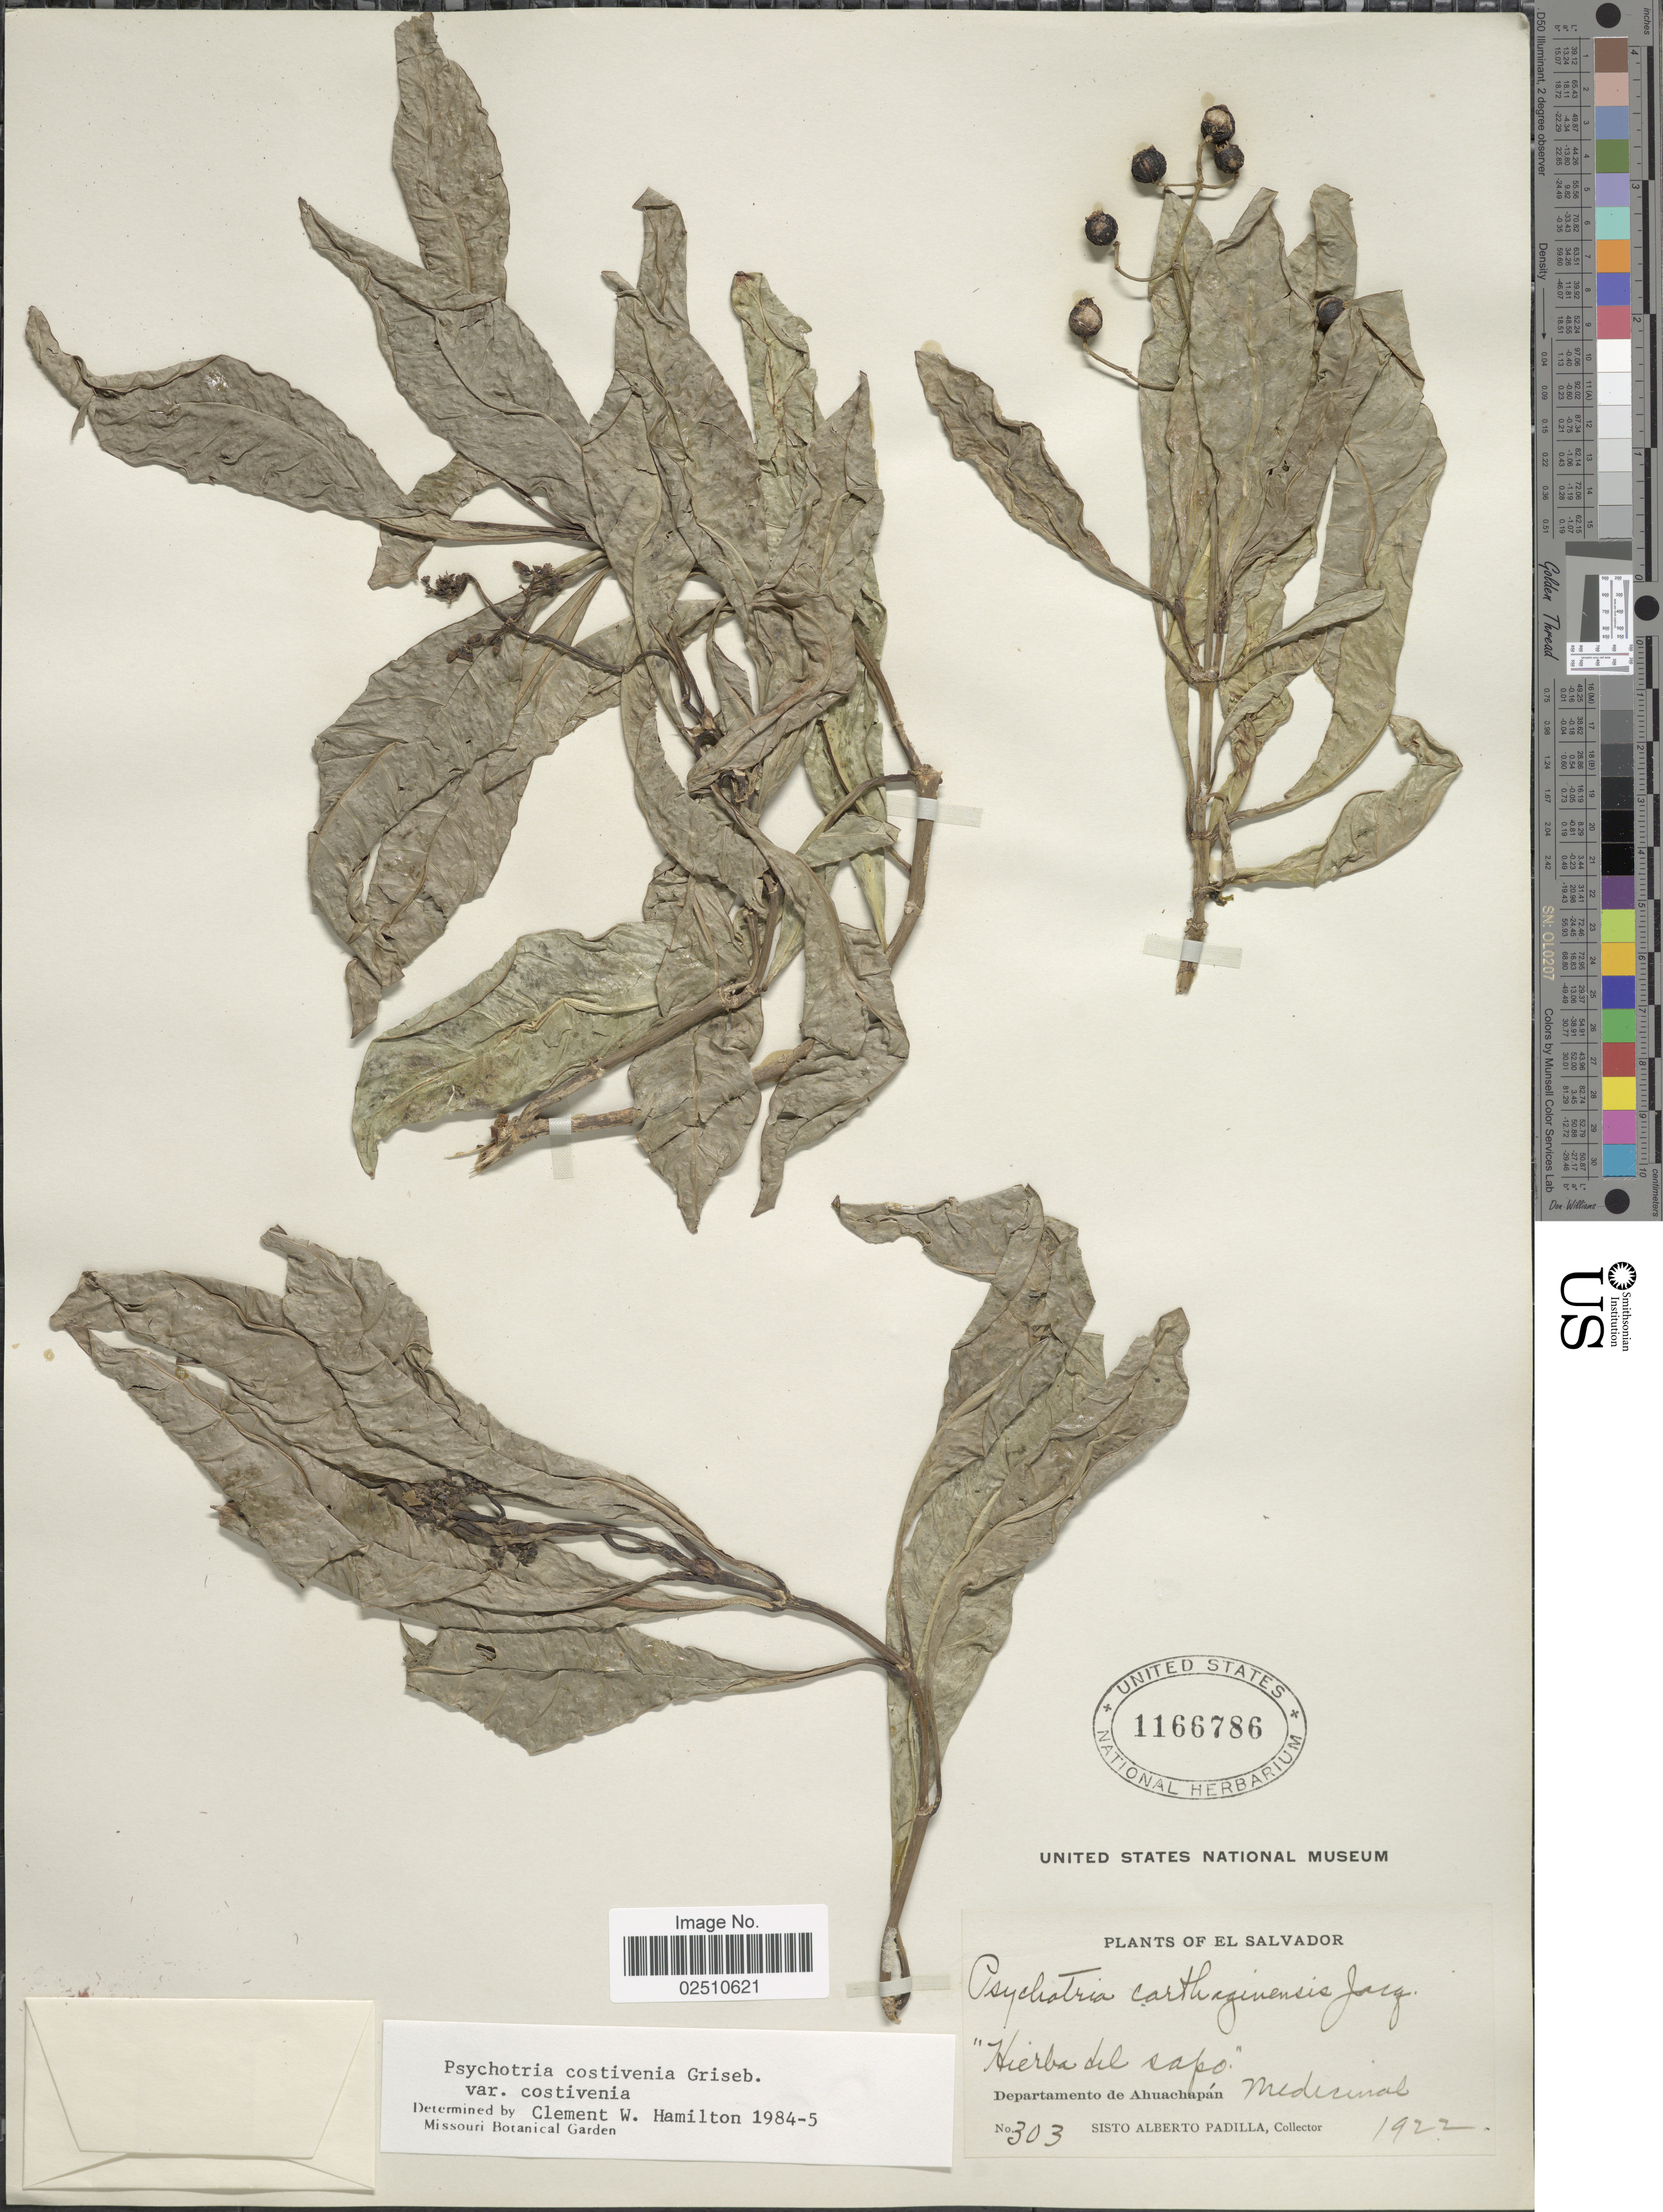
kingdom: Plantae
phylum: Tracheophyta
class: Magnoliopsida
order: Gentianales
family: Rubiaceae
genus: Psychotria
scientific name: Psychotria costivenia var. costivenia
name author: Griseb.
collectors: S. A. Padilla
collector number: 303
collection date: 1922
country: El Salvador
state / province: Ahuachapan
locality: Medecinal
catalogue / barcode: US 1166786